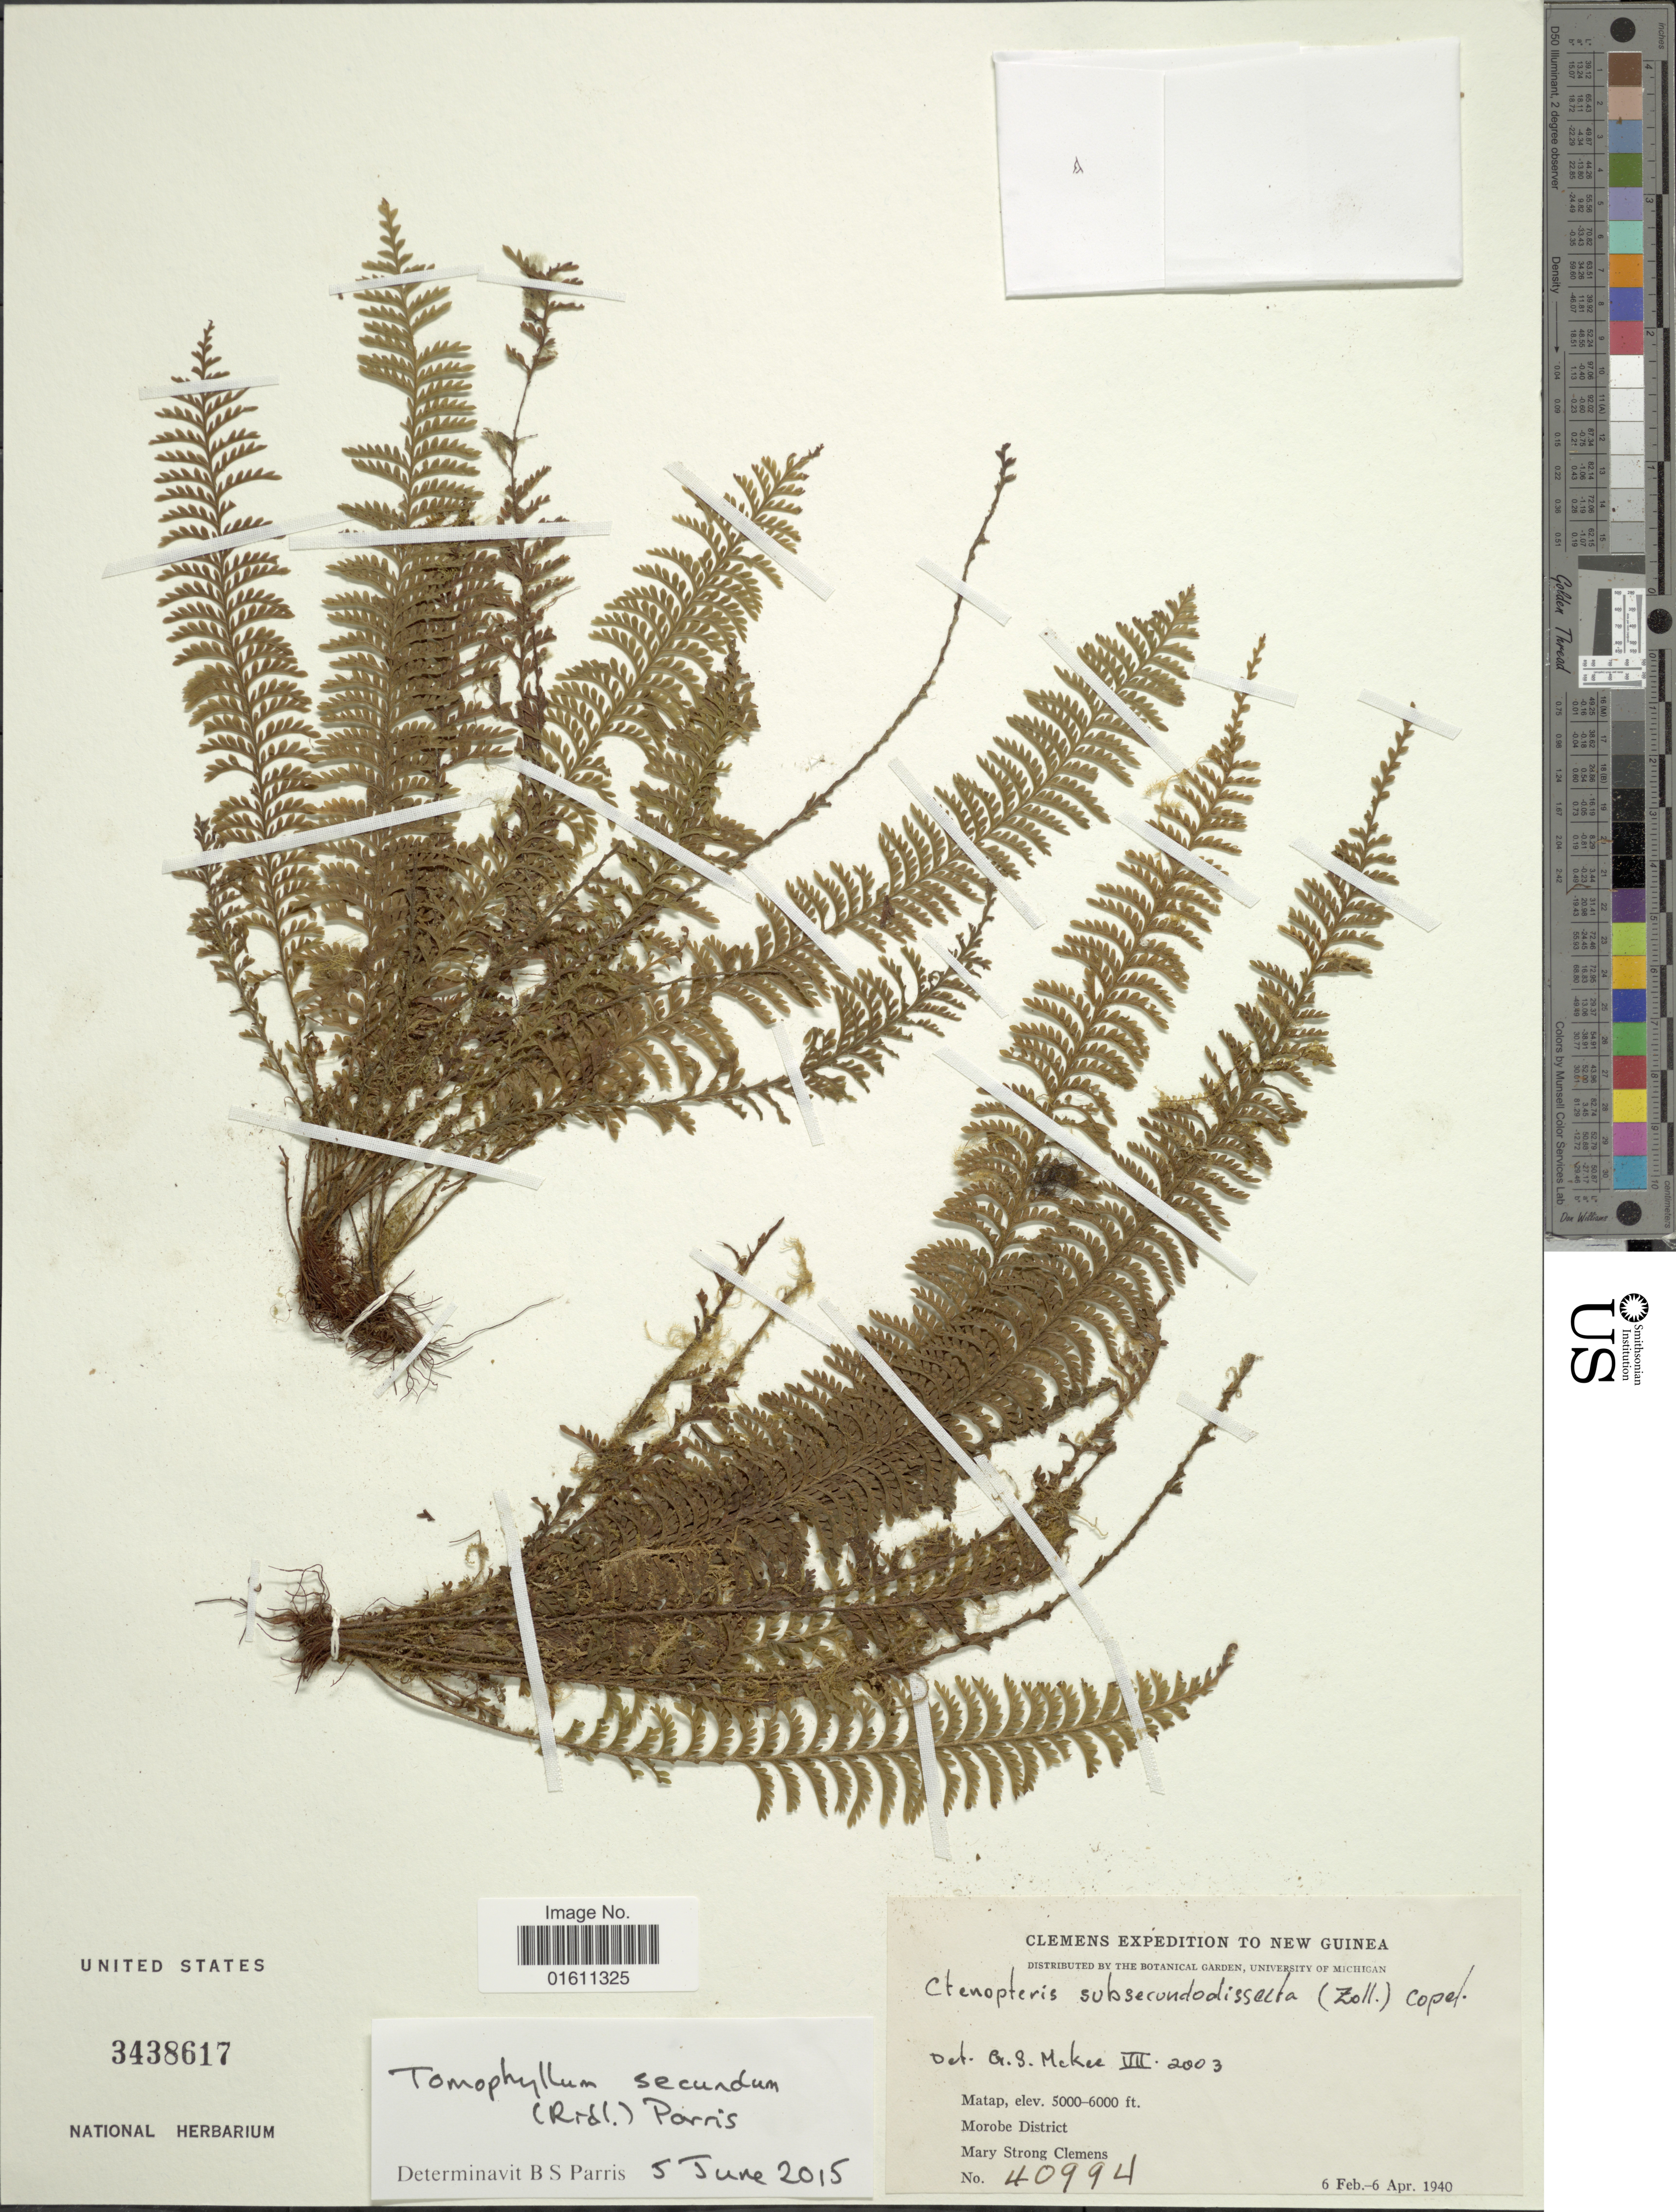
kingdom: Plantae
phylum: Tracheophyta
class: Polypodiopsida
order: Polypodiales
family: Polypodiaceae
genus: Tomophyllum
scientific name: Tomophyllum secundum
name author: (Ridl.) Parris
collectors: M. S. Clemens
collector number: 40994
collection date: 1940-02-06/1940-04-06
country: Papua New Guinea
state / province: Morobe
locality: New Guinea, Matap, Morobe District.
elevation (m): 1524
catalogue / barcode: US 3438617